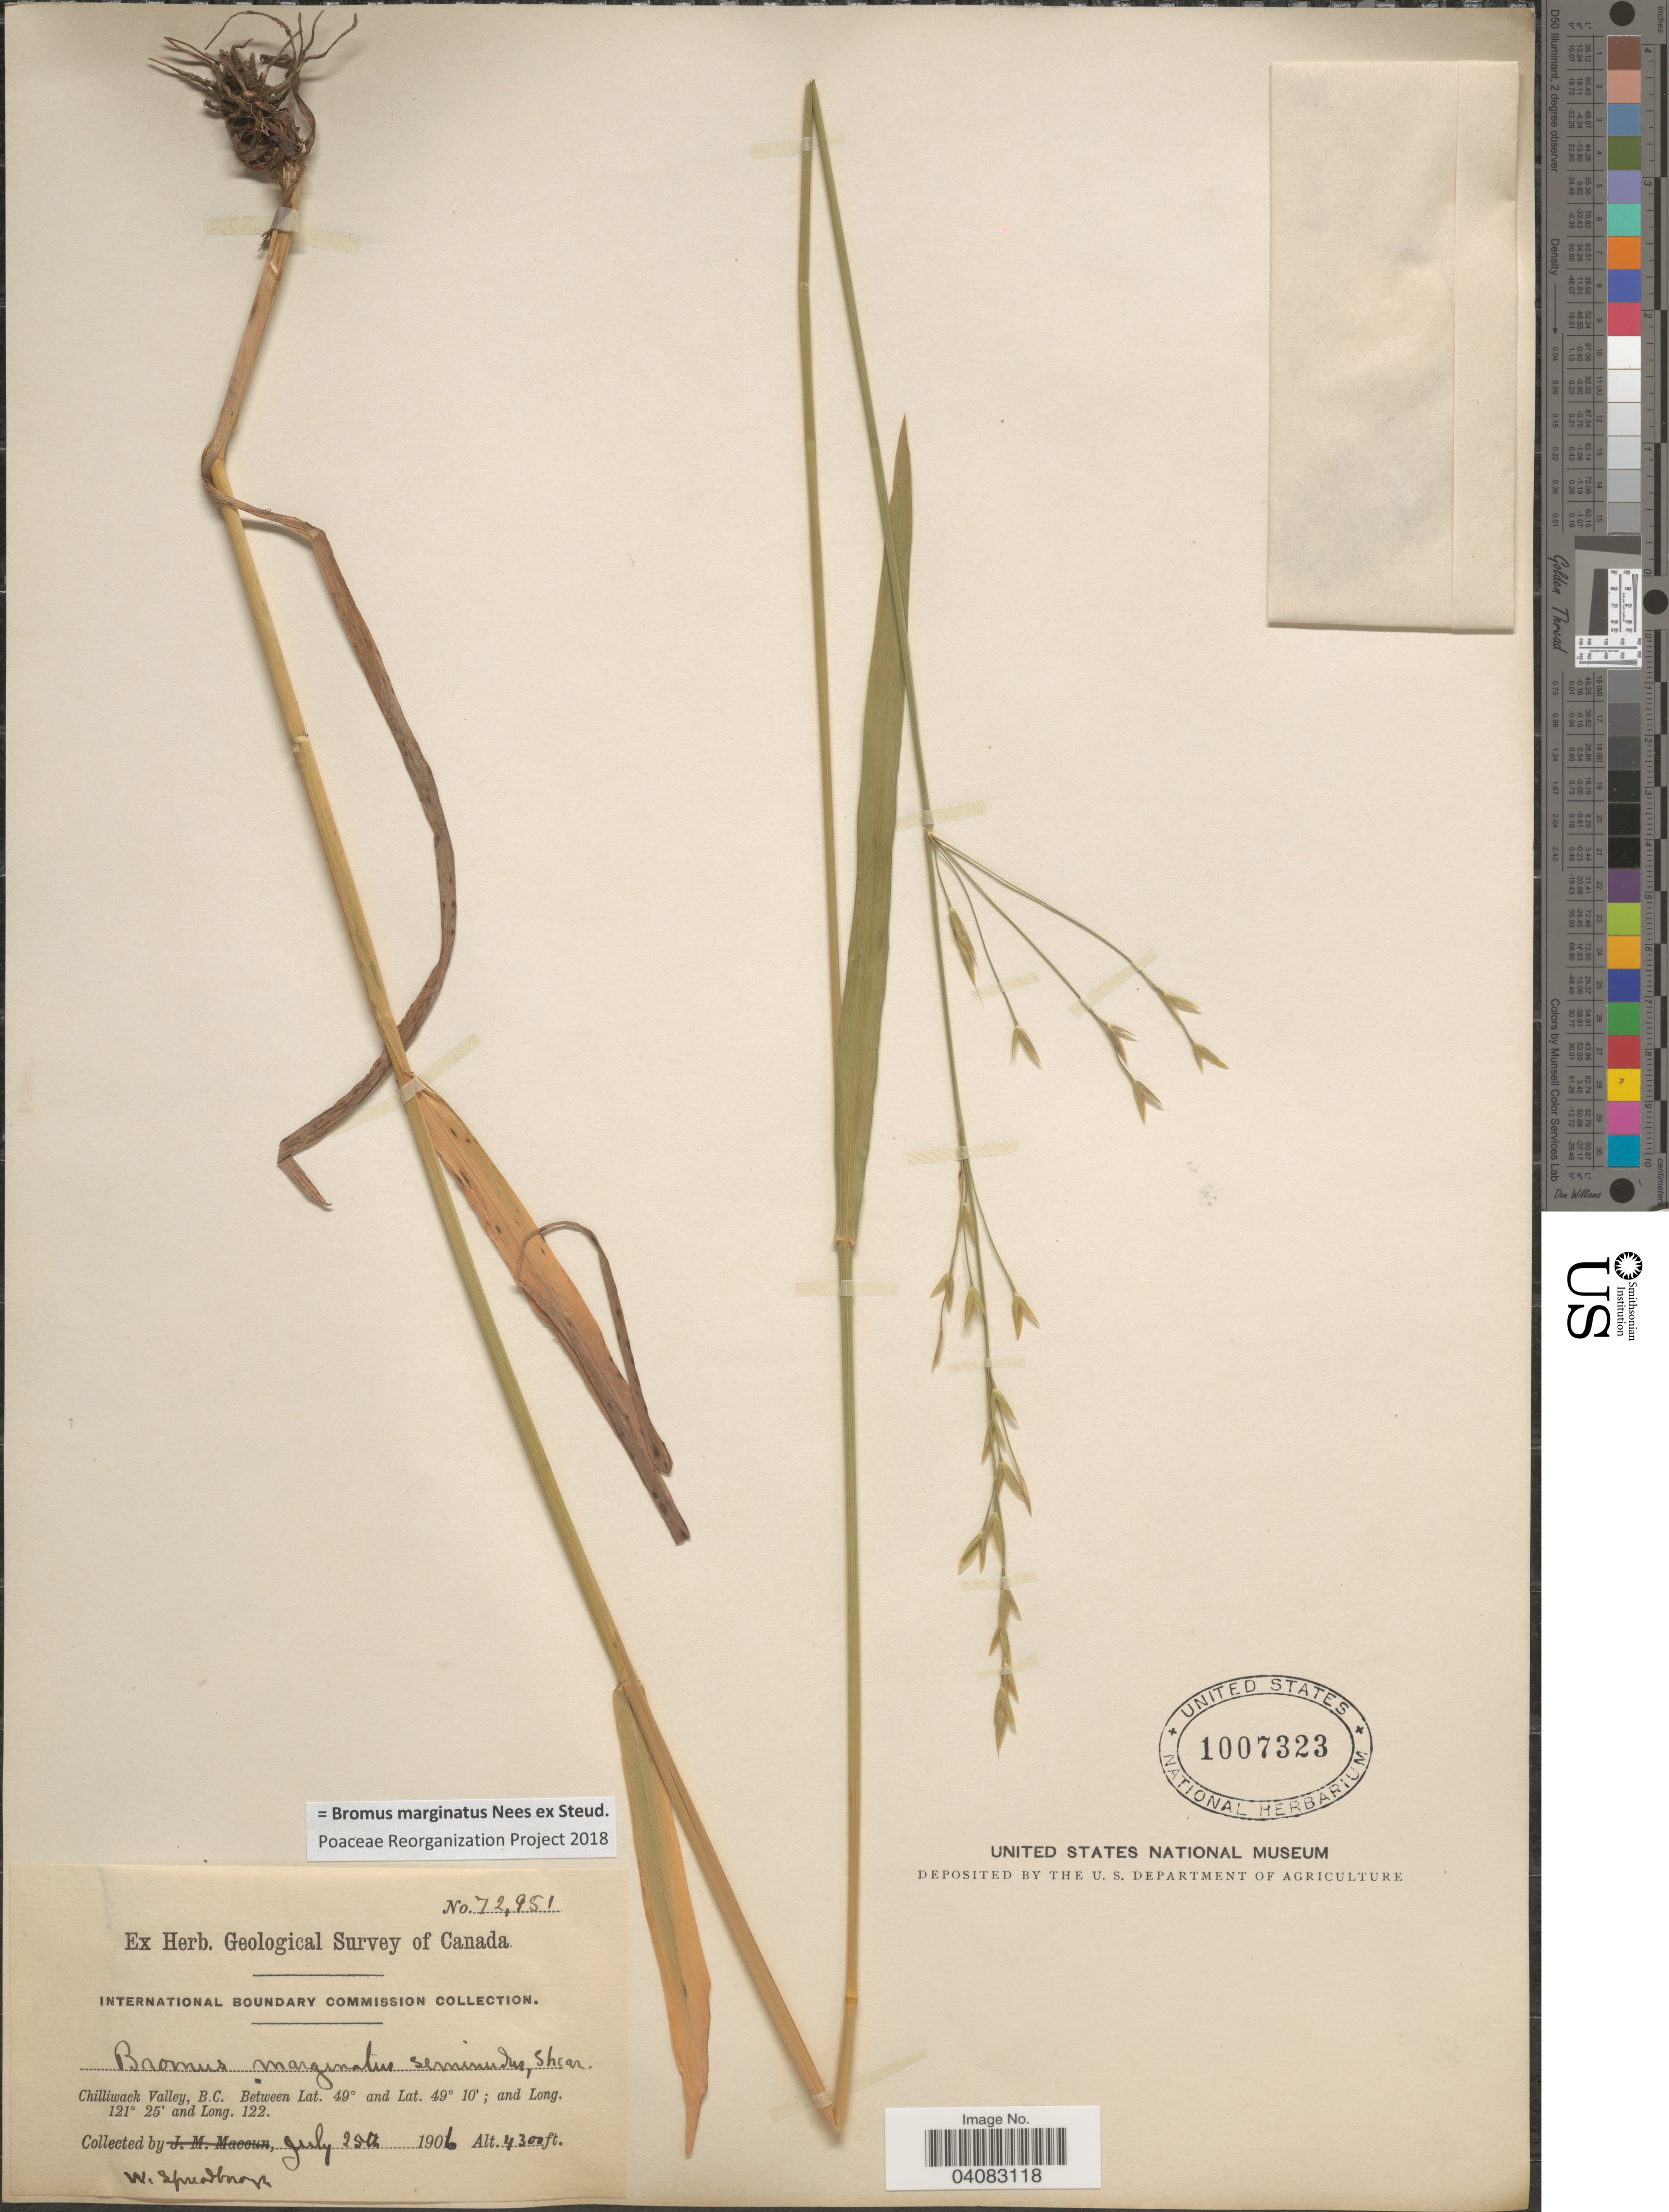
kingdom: Plantae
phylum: Tracheophyta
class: Liliopsida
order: Poales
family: Poaceae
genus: Bromus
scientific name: Bromus marginatus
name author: Nees ex Steud.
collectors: W. Spreadborough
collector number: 72951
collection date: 1906-07-25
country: Canada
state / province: British Columbia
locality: Geological Survey of Canada. Chilliwack Valley.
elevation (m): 1311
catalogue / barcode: US 1007323